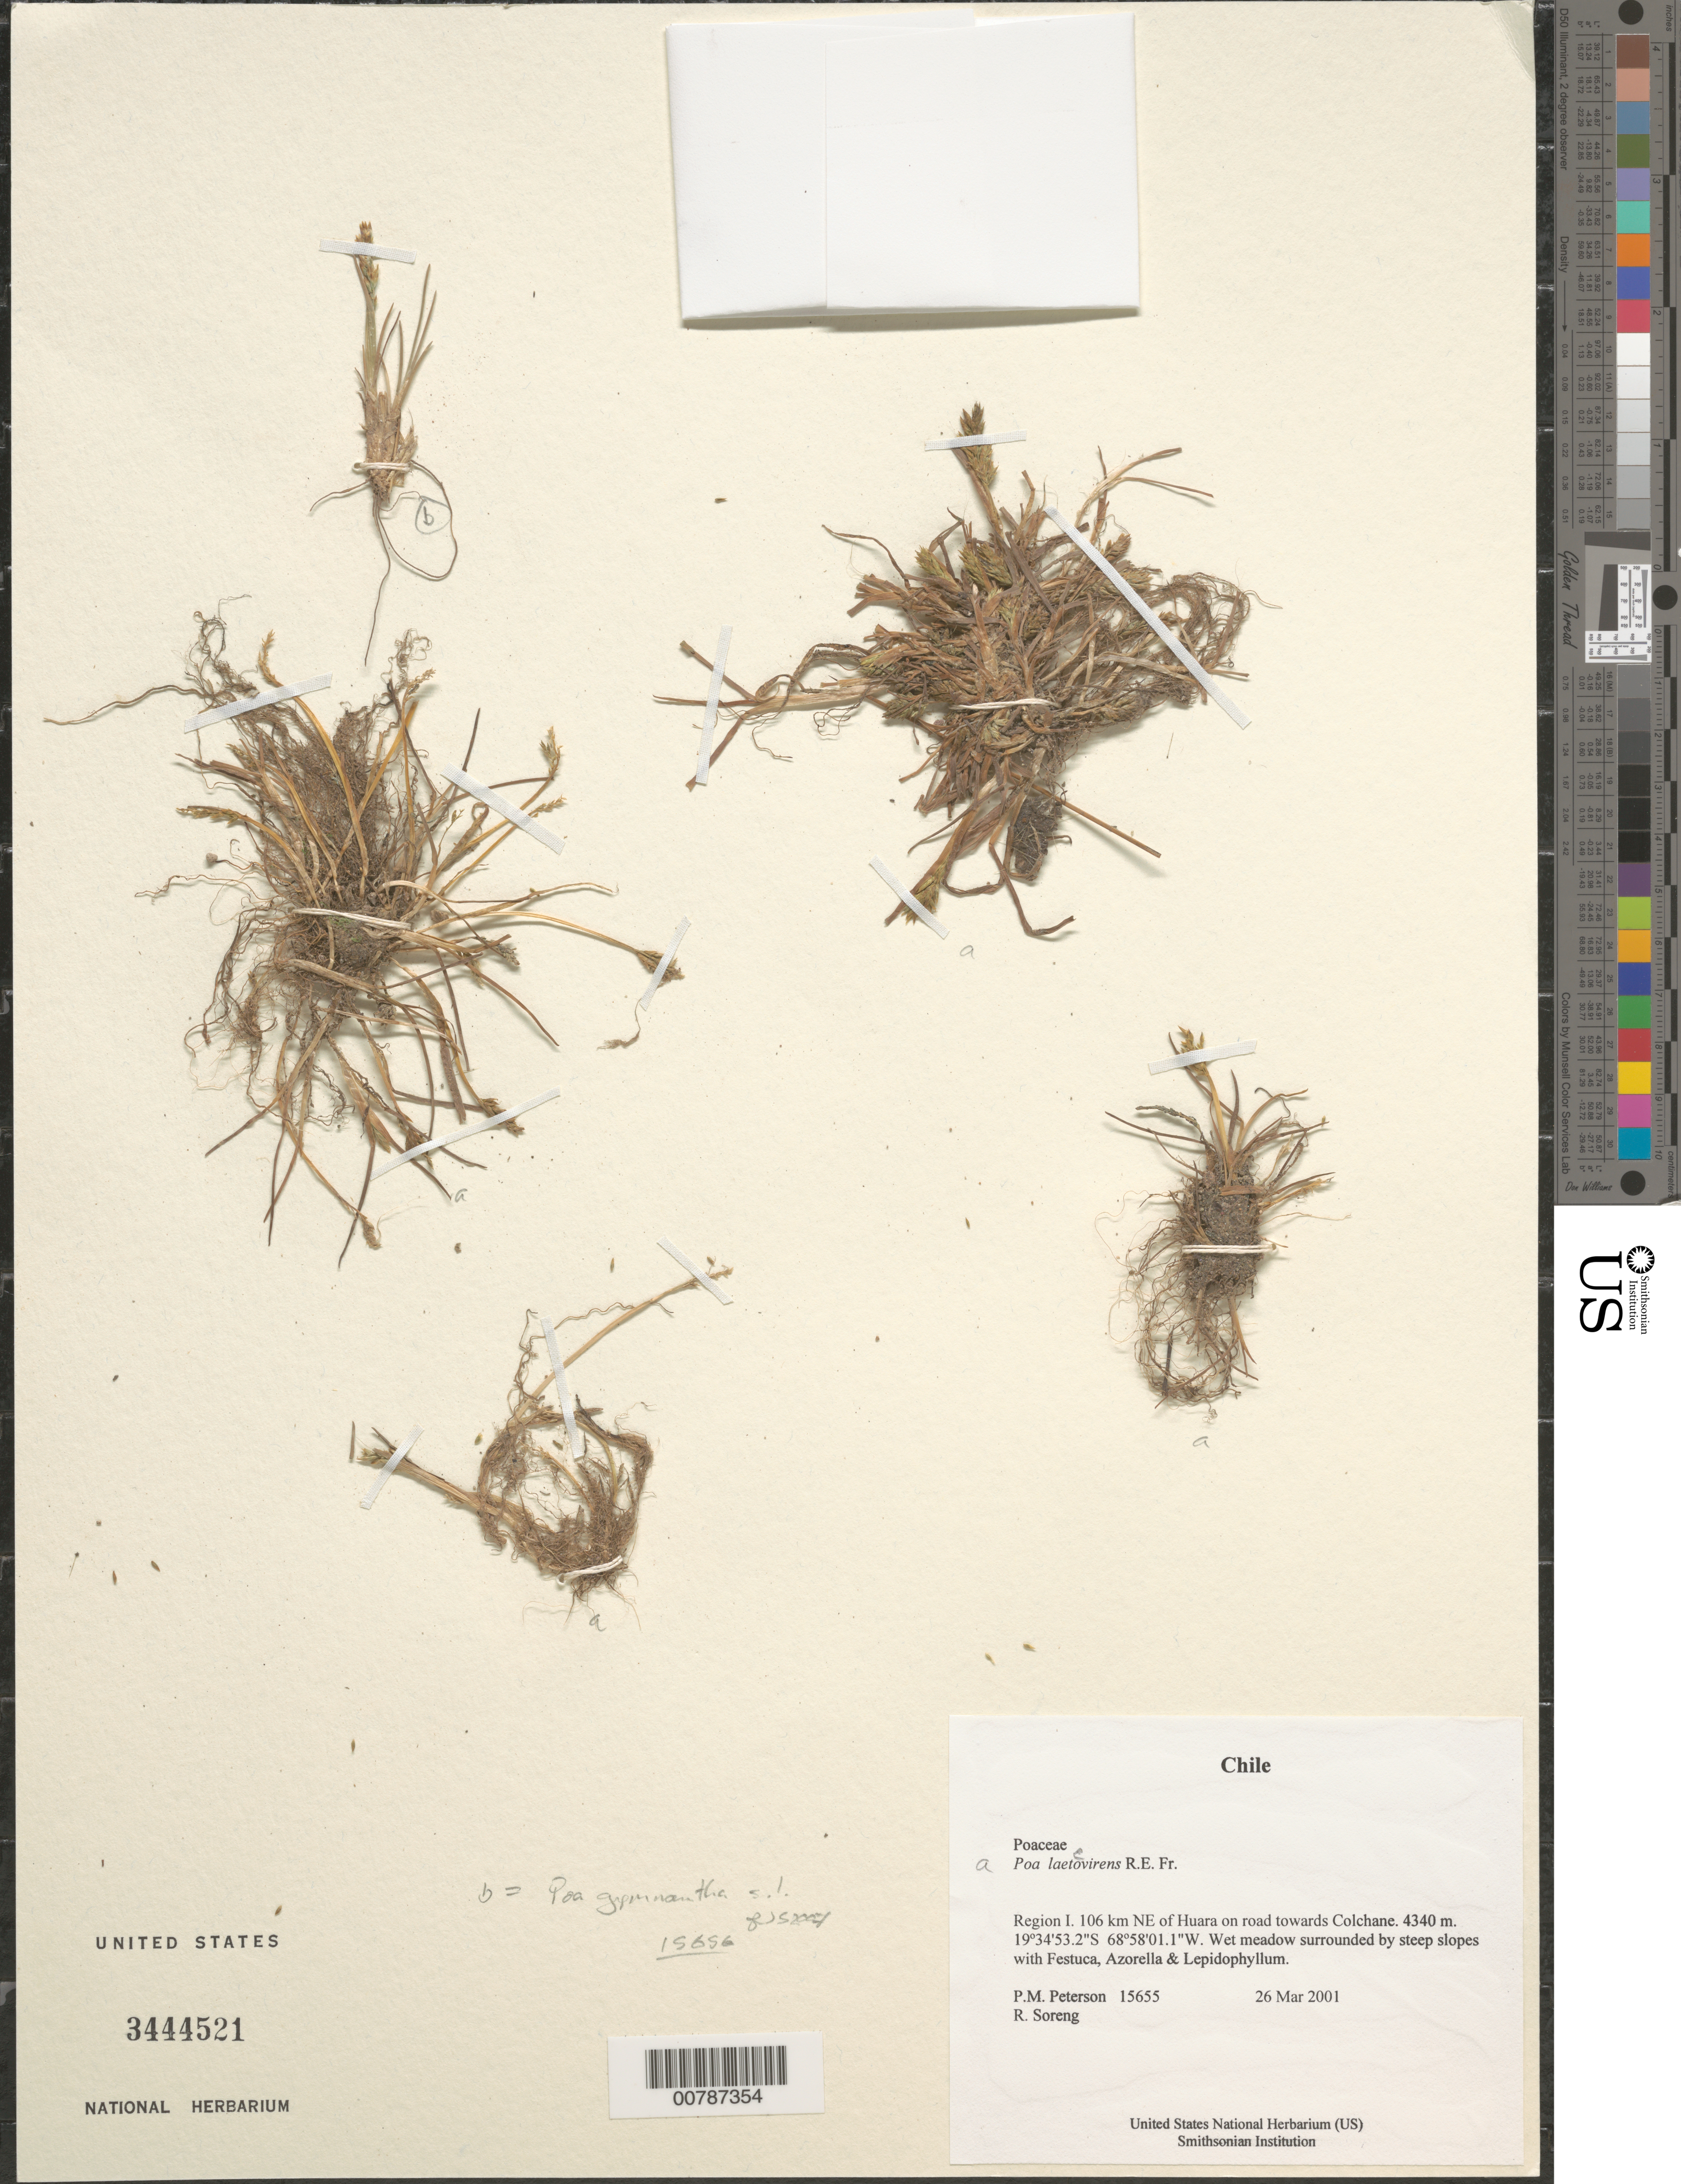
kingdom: Plantae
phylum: Tracheophyta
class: Liliopsida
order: Poales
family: Poaceae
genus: Poa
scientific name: Poa laetevirens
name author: R.E. Fr.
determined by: Soreng, Robert J., Research Associate (BOT), Smithsonian Institution - National Museum of Natural History (UNITED STATES)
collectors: P. M. Peterson & R. J. Soreng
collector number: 15655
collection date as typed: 26 Mar 2001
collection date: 2001-03-26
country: Chile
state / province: Tarapacá (I)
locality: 106 km NE of Huara on road towards Colchane.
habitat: Wet meadow surrounded by steep slopes with Festuca, Azorella & Lepidophyllum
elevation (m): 4340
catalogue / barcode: US 3444521